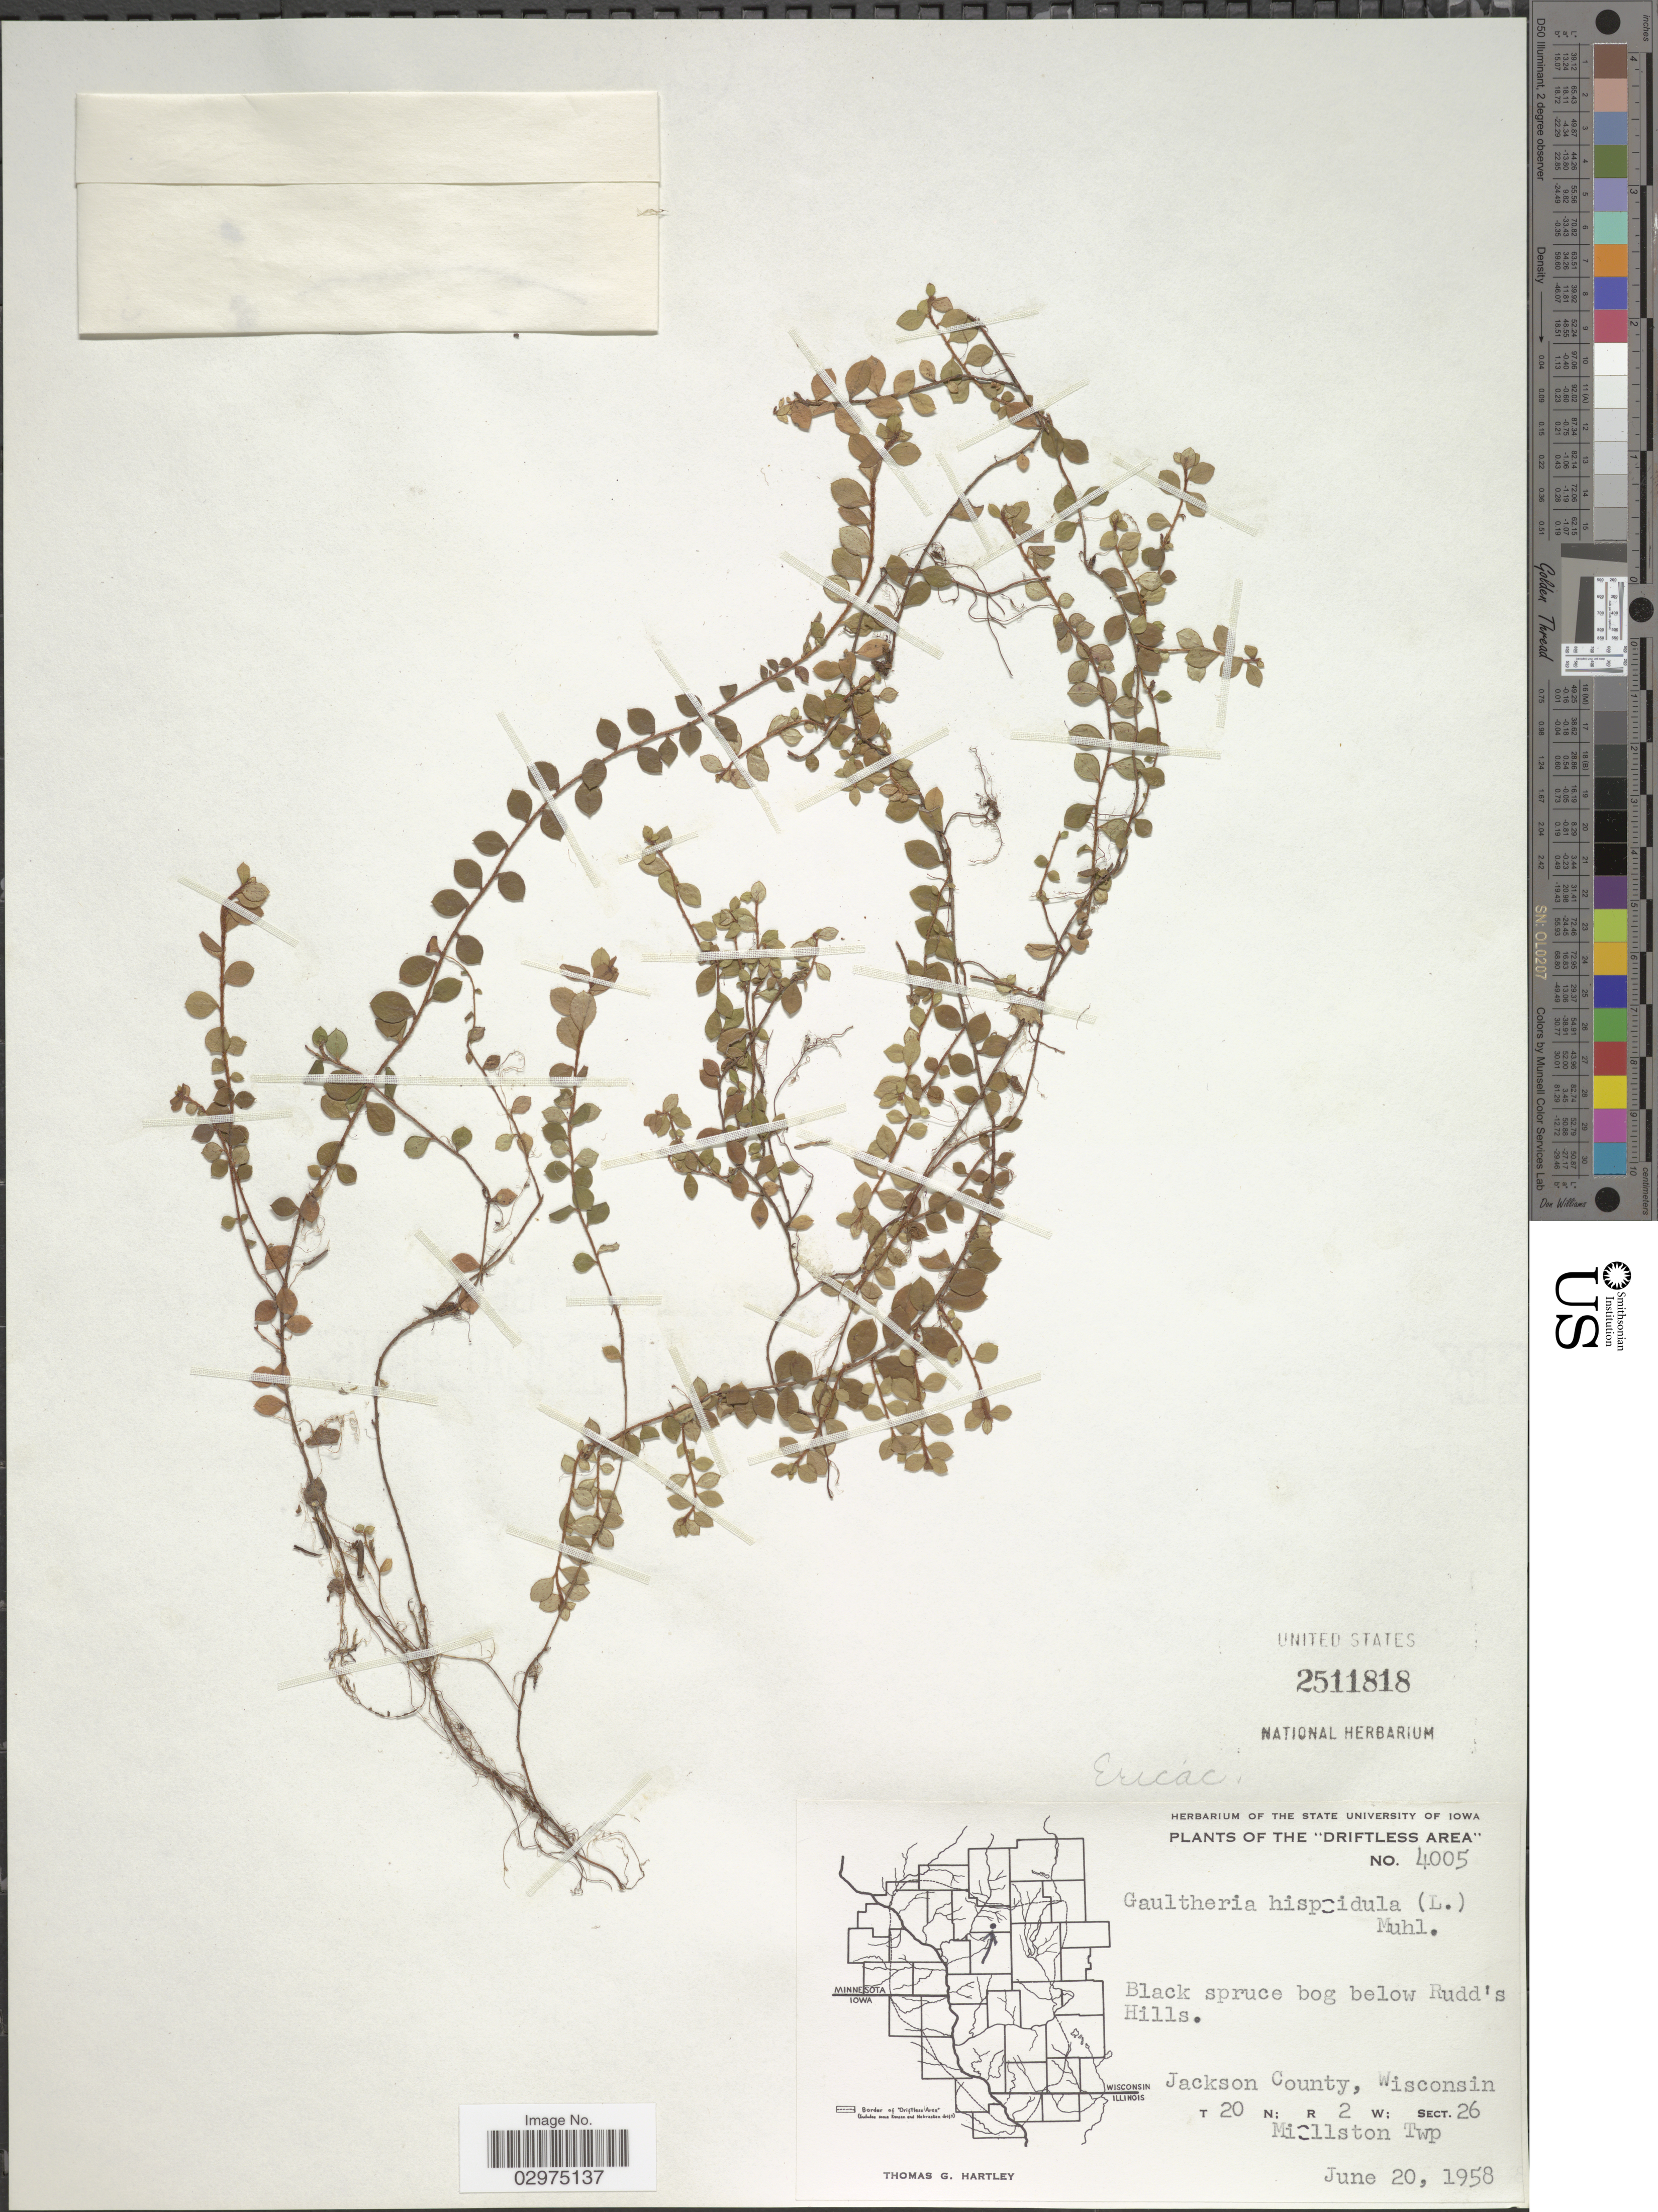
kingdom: Plantae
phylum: Tracheophyta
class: Magnoliopsida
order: Ericales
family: Ericaceae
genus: Gaultheria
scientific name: Gaultheria hispidula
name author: (L.) Muhl. ex Bigelow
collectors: T. G. Hartley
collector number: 4005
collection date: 1958-06-20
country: United States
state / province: Wisconsin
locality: Driftless Area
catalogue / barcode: US 2511818